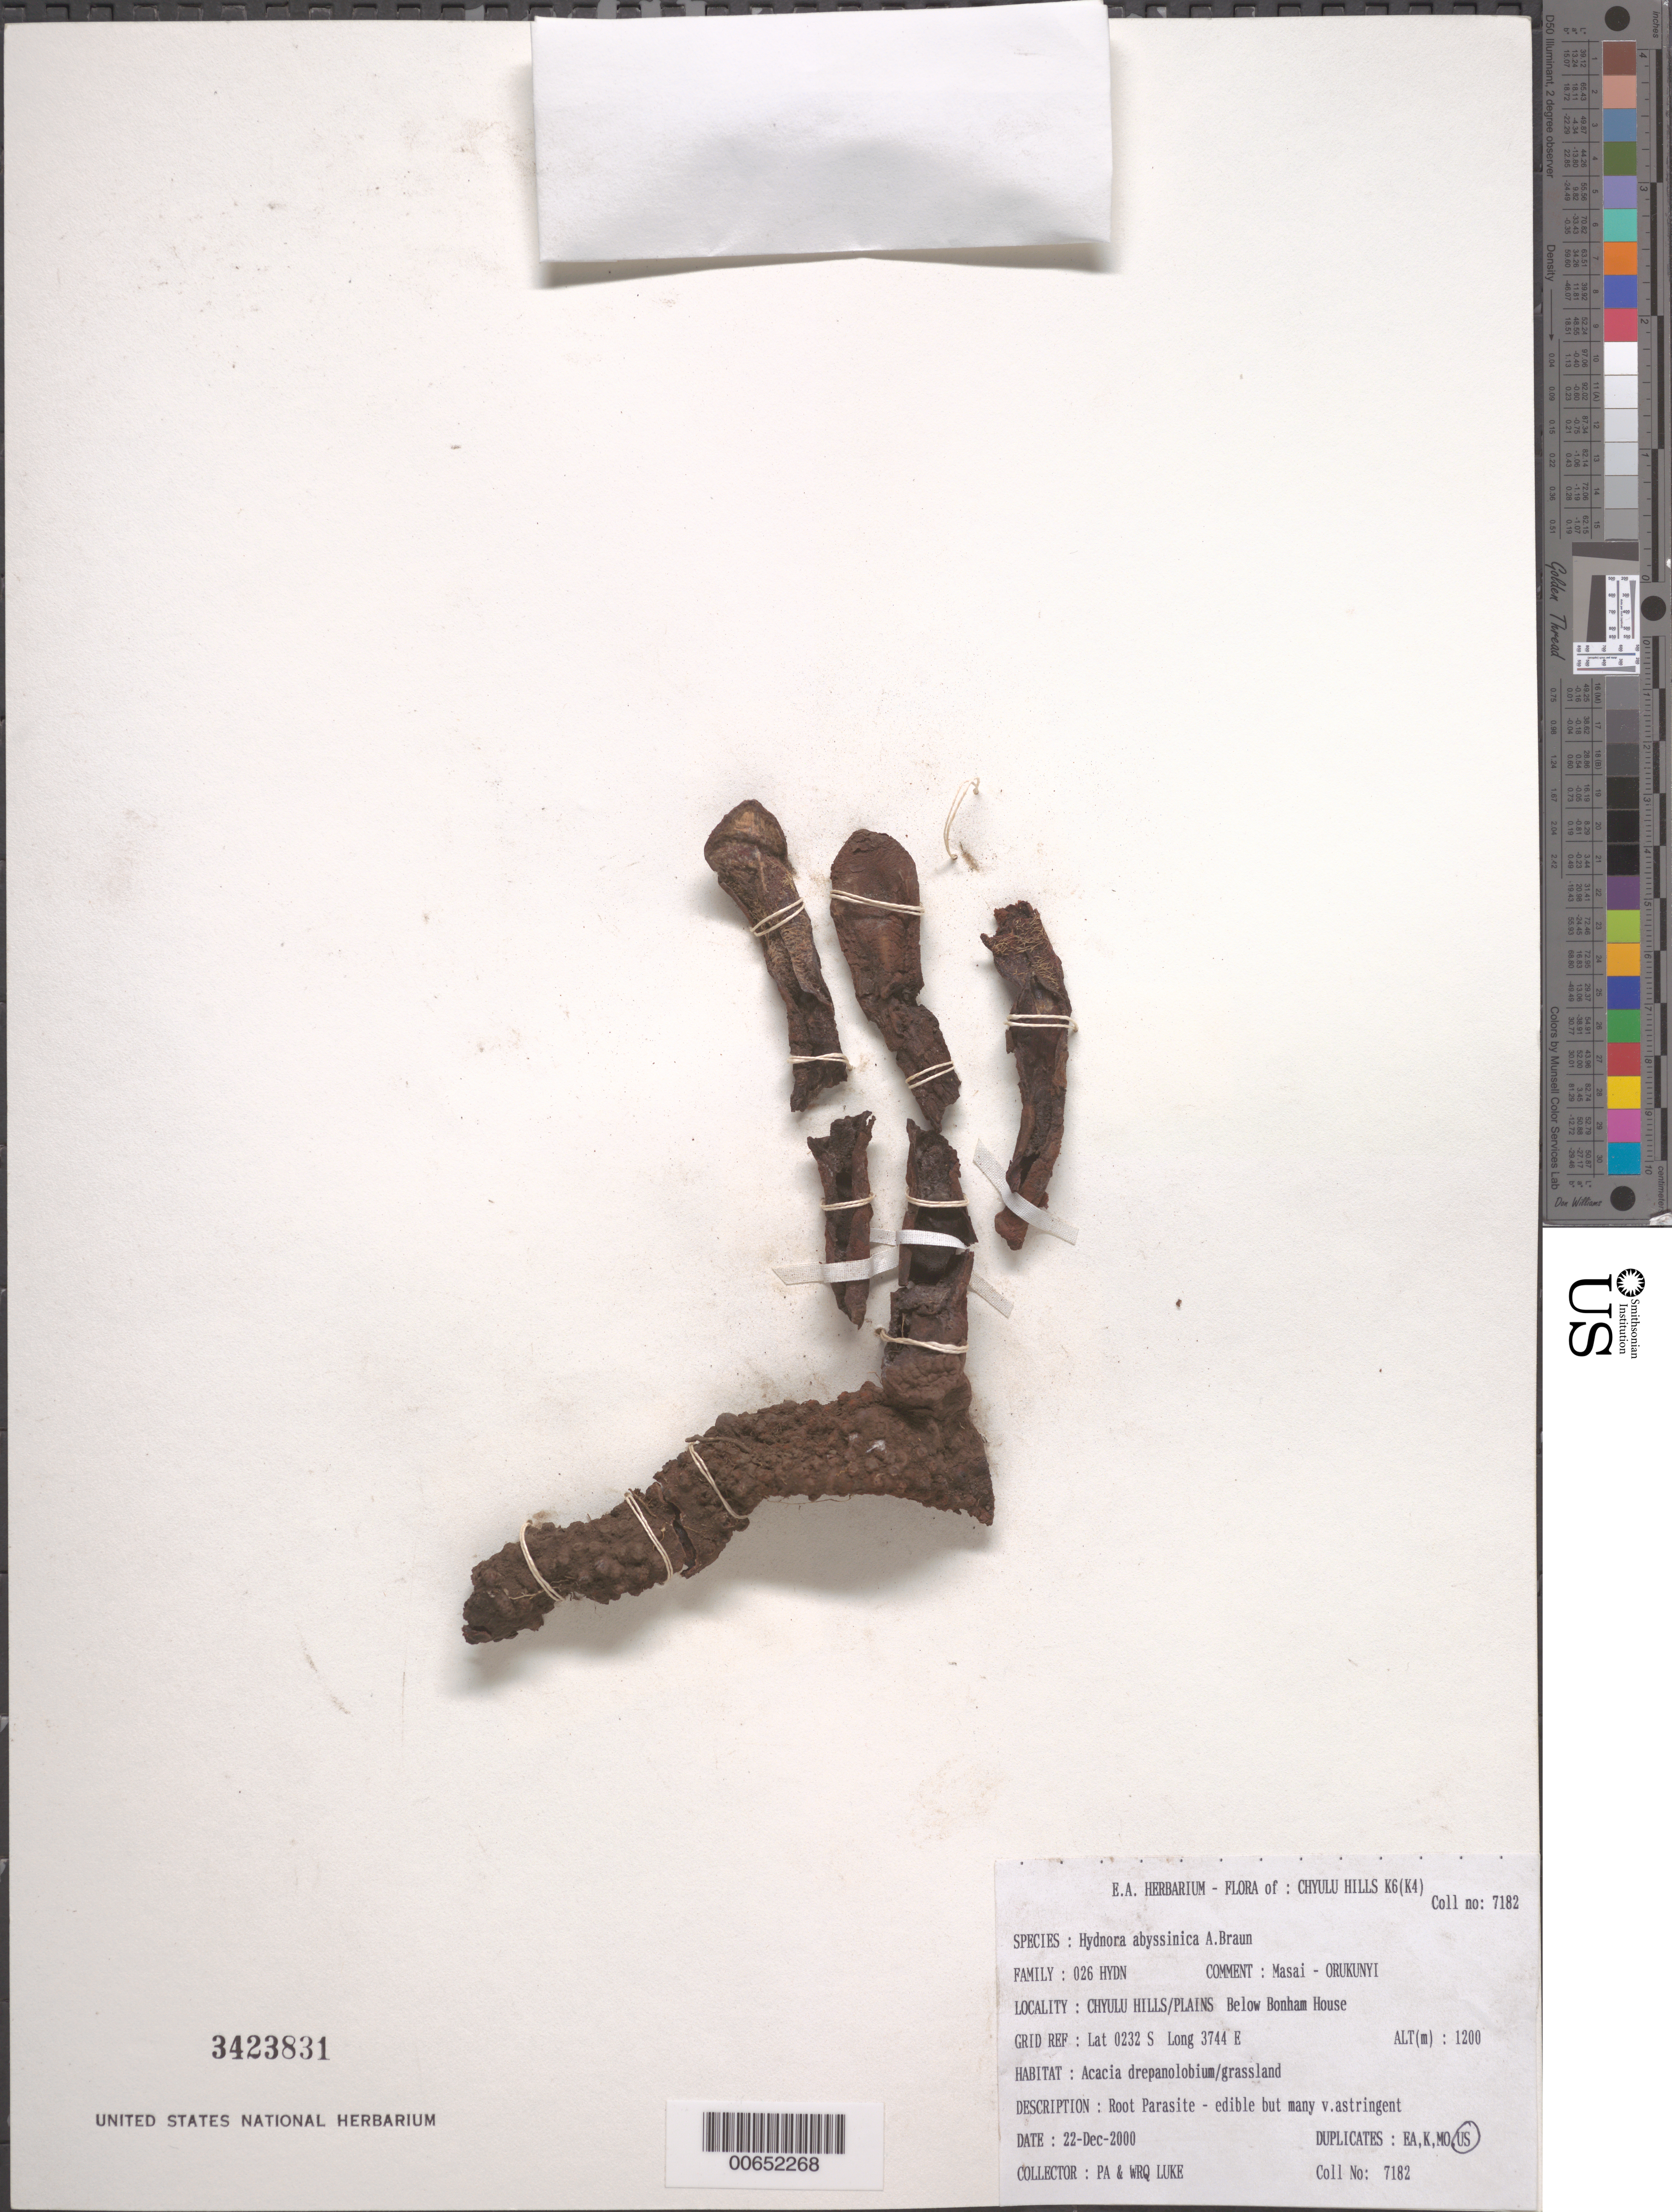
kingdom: Plantae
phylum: Tracheophyta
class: Magnoliopsida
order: Piperales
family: Hydnoraceae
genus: Hydnora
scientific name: Hydnora abyssinica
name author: A. Braun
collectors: P. Luke & Q. Luke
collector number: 7182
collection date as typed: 22 Dec 2000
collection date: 2000-12-22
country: Tanzania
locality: Chyulu Hills, Masai, Orukunyi, below Bonham House.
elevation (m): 1200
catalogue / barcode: US 3423831